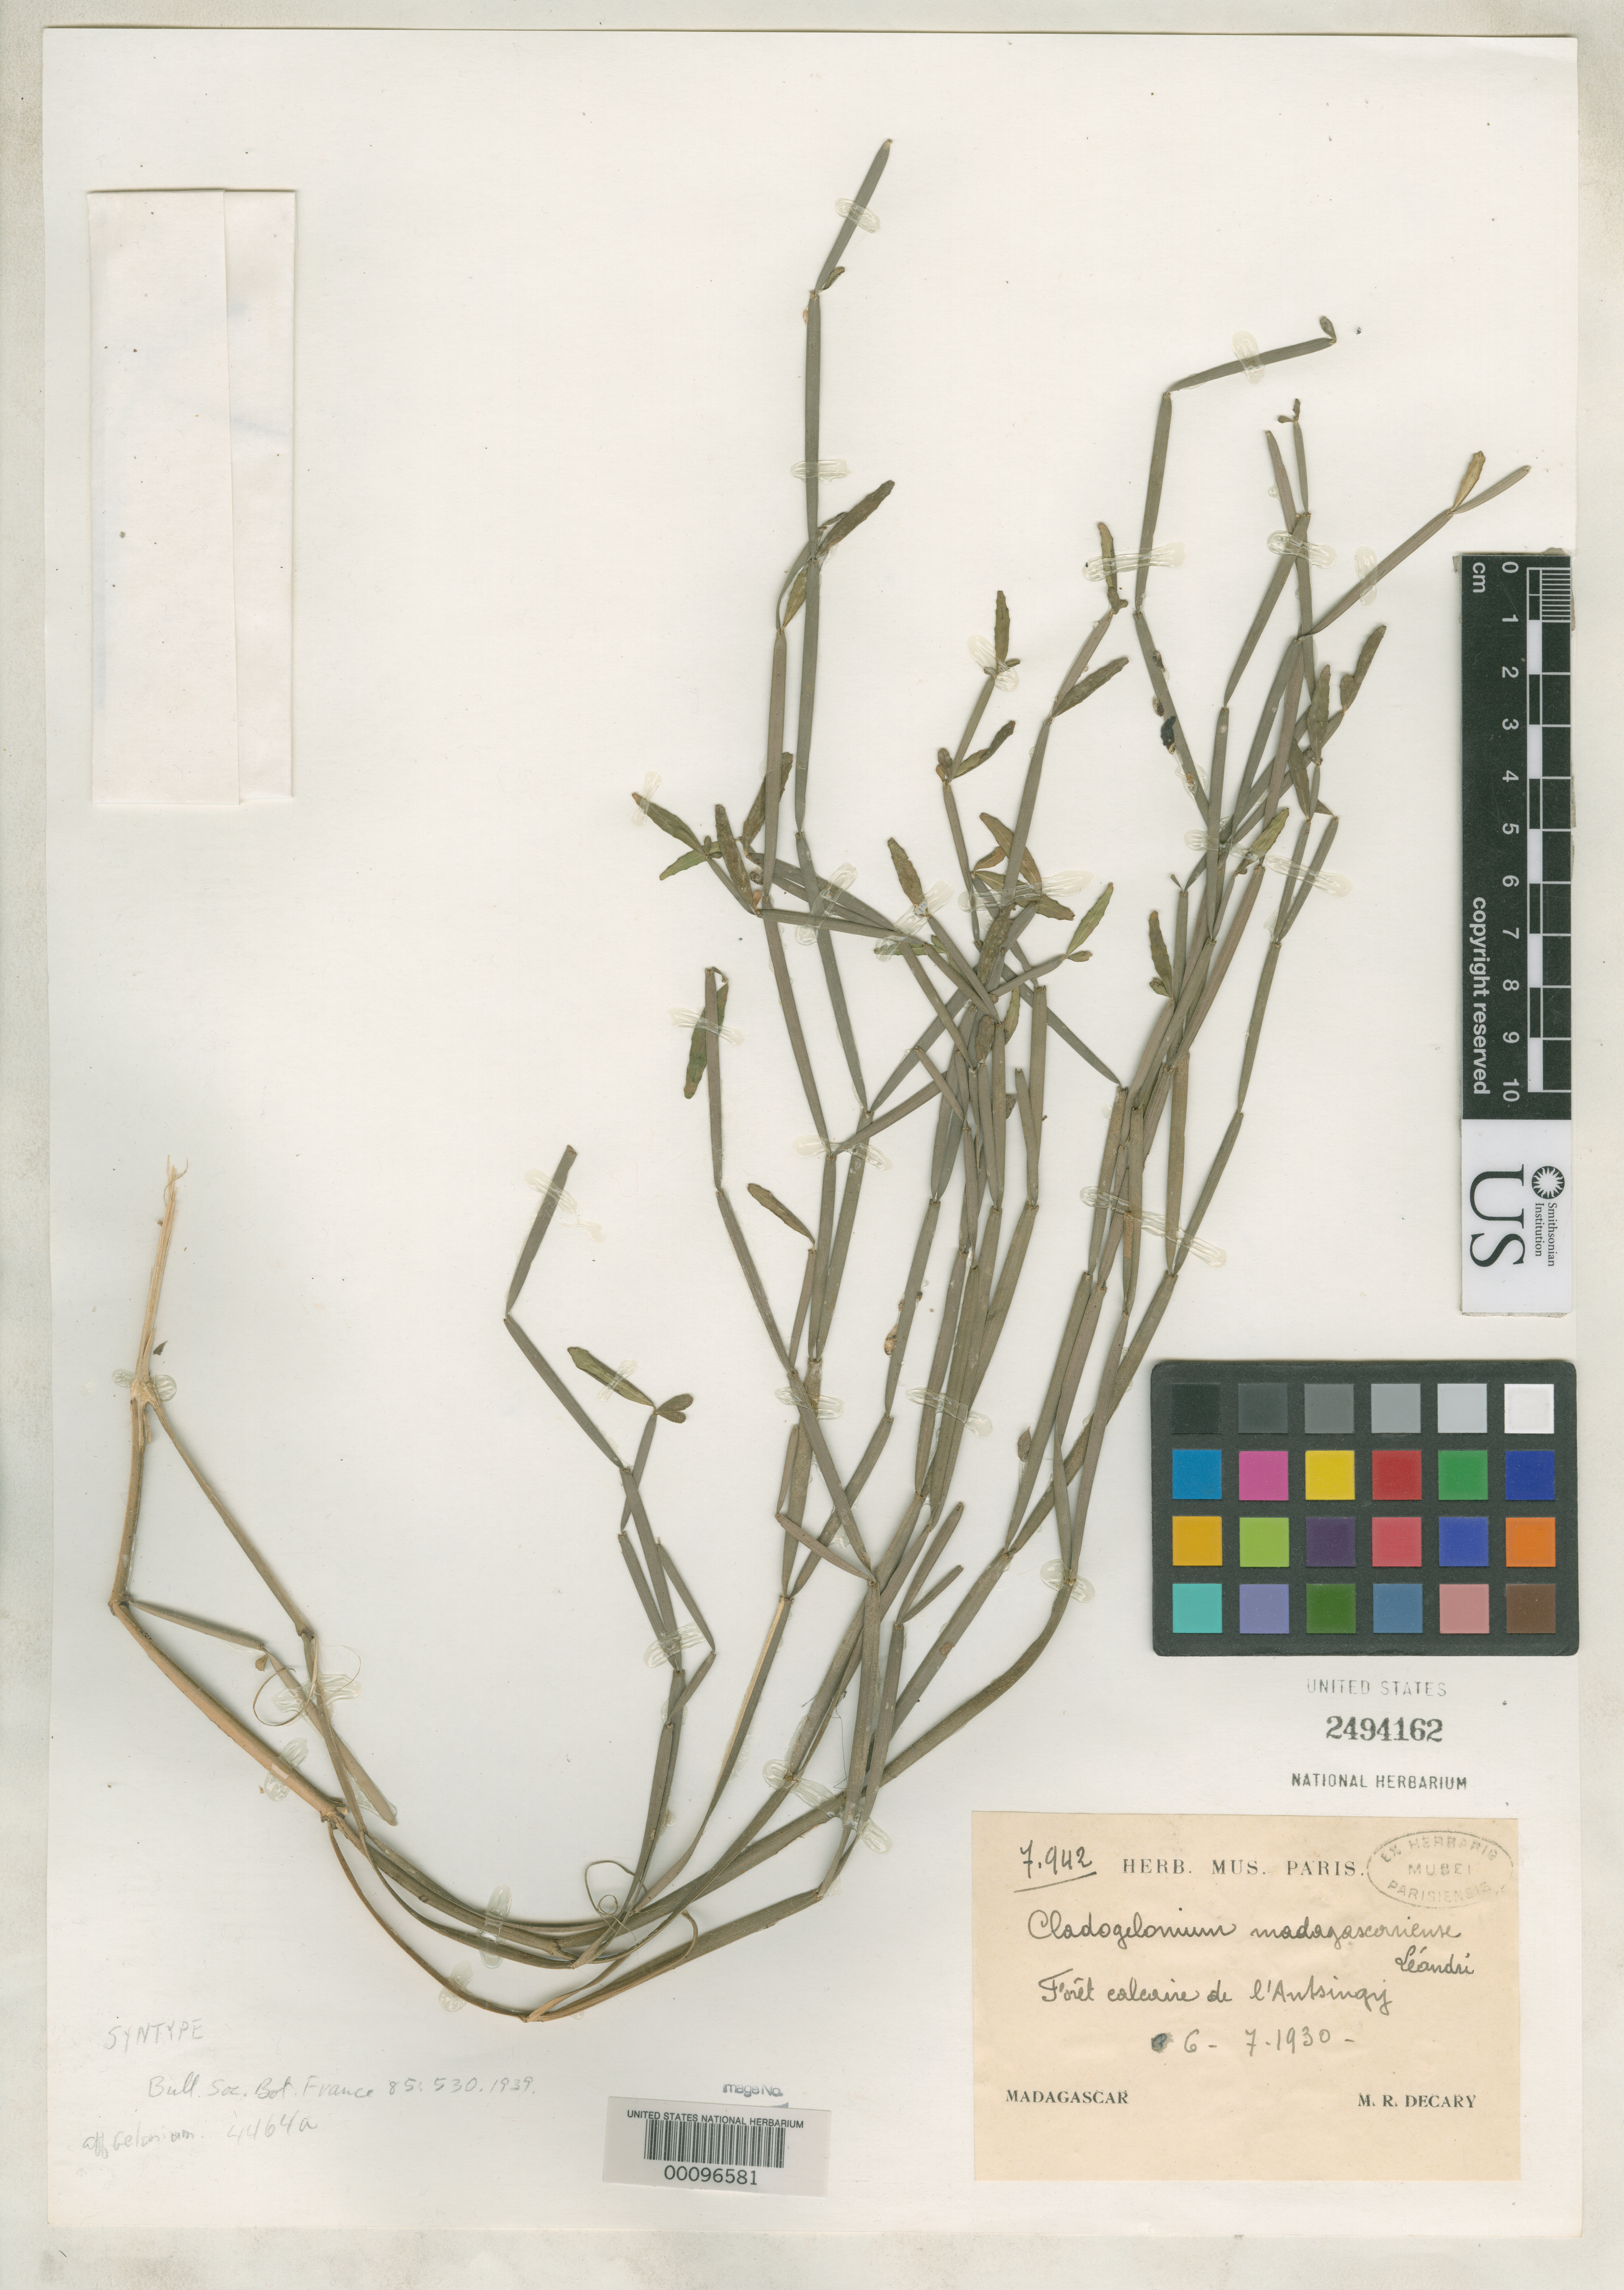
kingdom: Plantae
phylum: Tracheophyta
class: Magnoliopsida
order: Malpighiales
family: Euphorbiaceae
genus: Cladogelonium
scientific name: Cladogelonium madagascariense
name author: Leandri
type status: Syntype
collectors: R. Decary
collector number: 7942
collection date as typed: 06 Jul 1930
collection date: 1930-07-06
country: Madagascar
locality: l'Antsingy.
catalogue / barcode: US 2494162